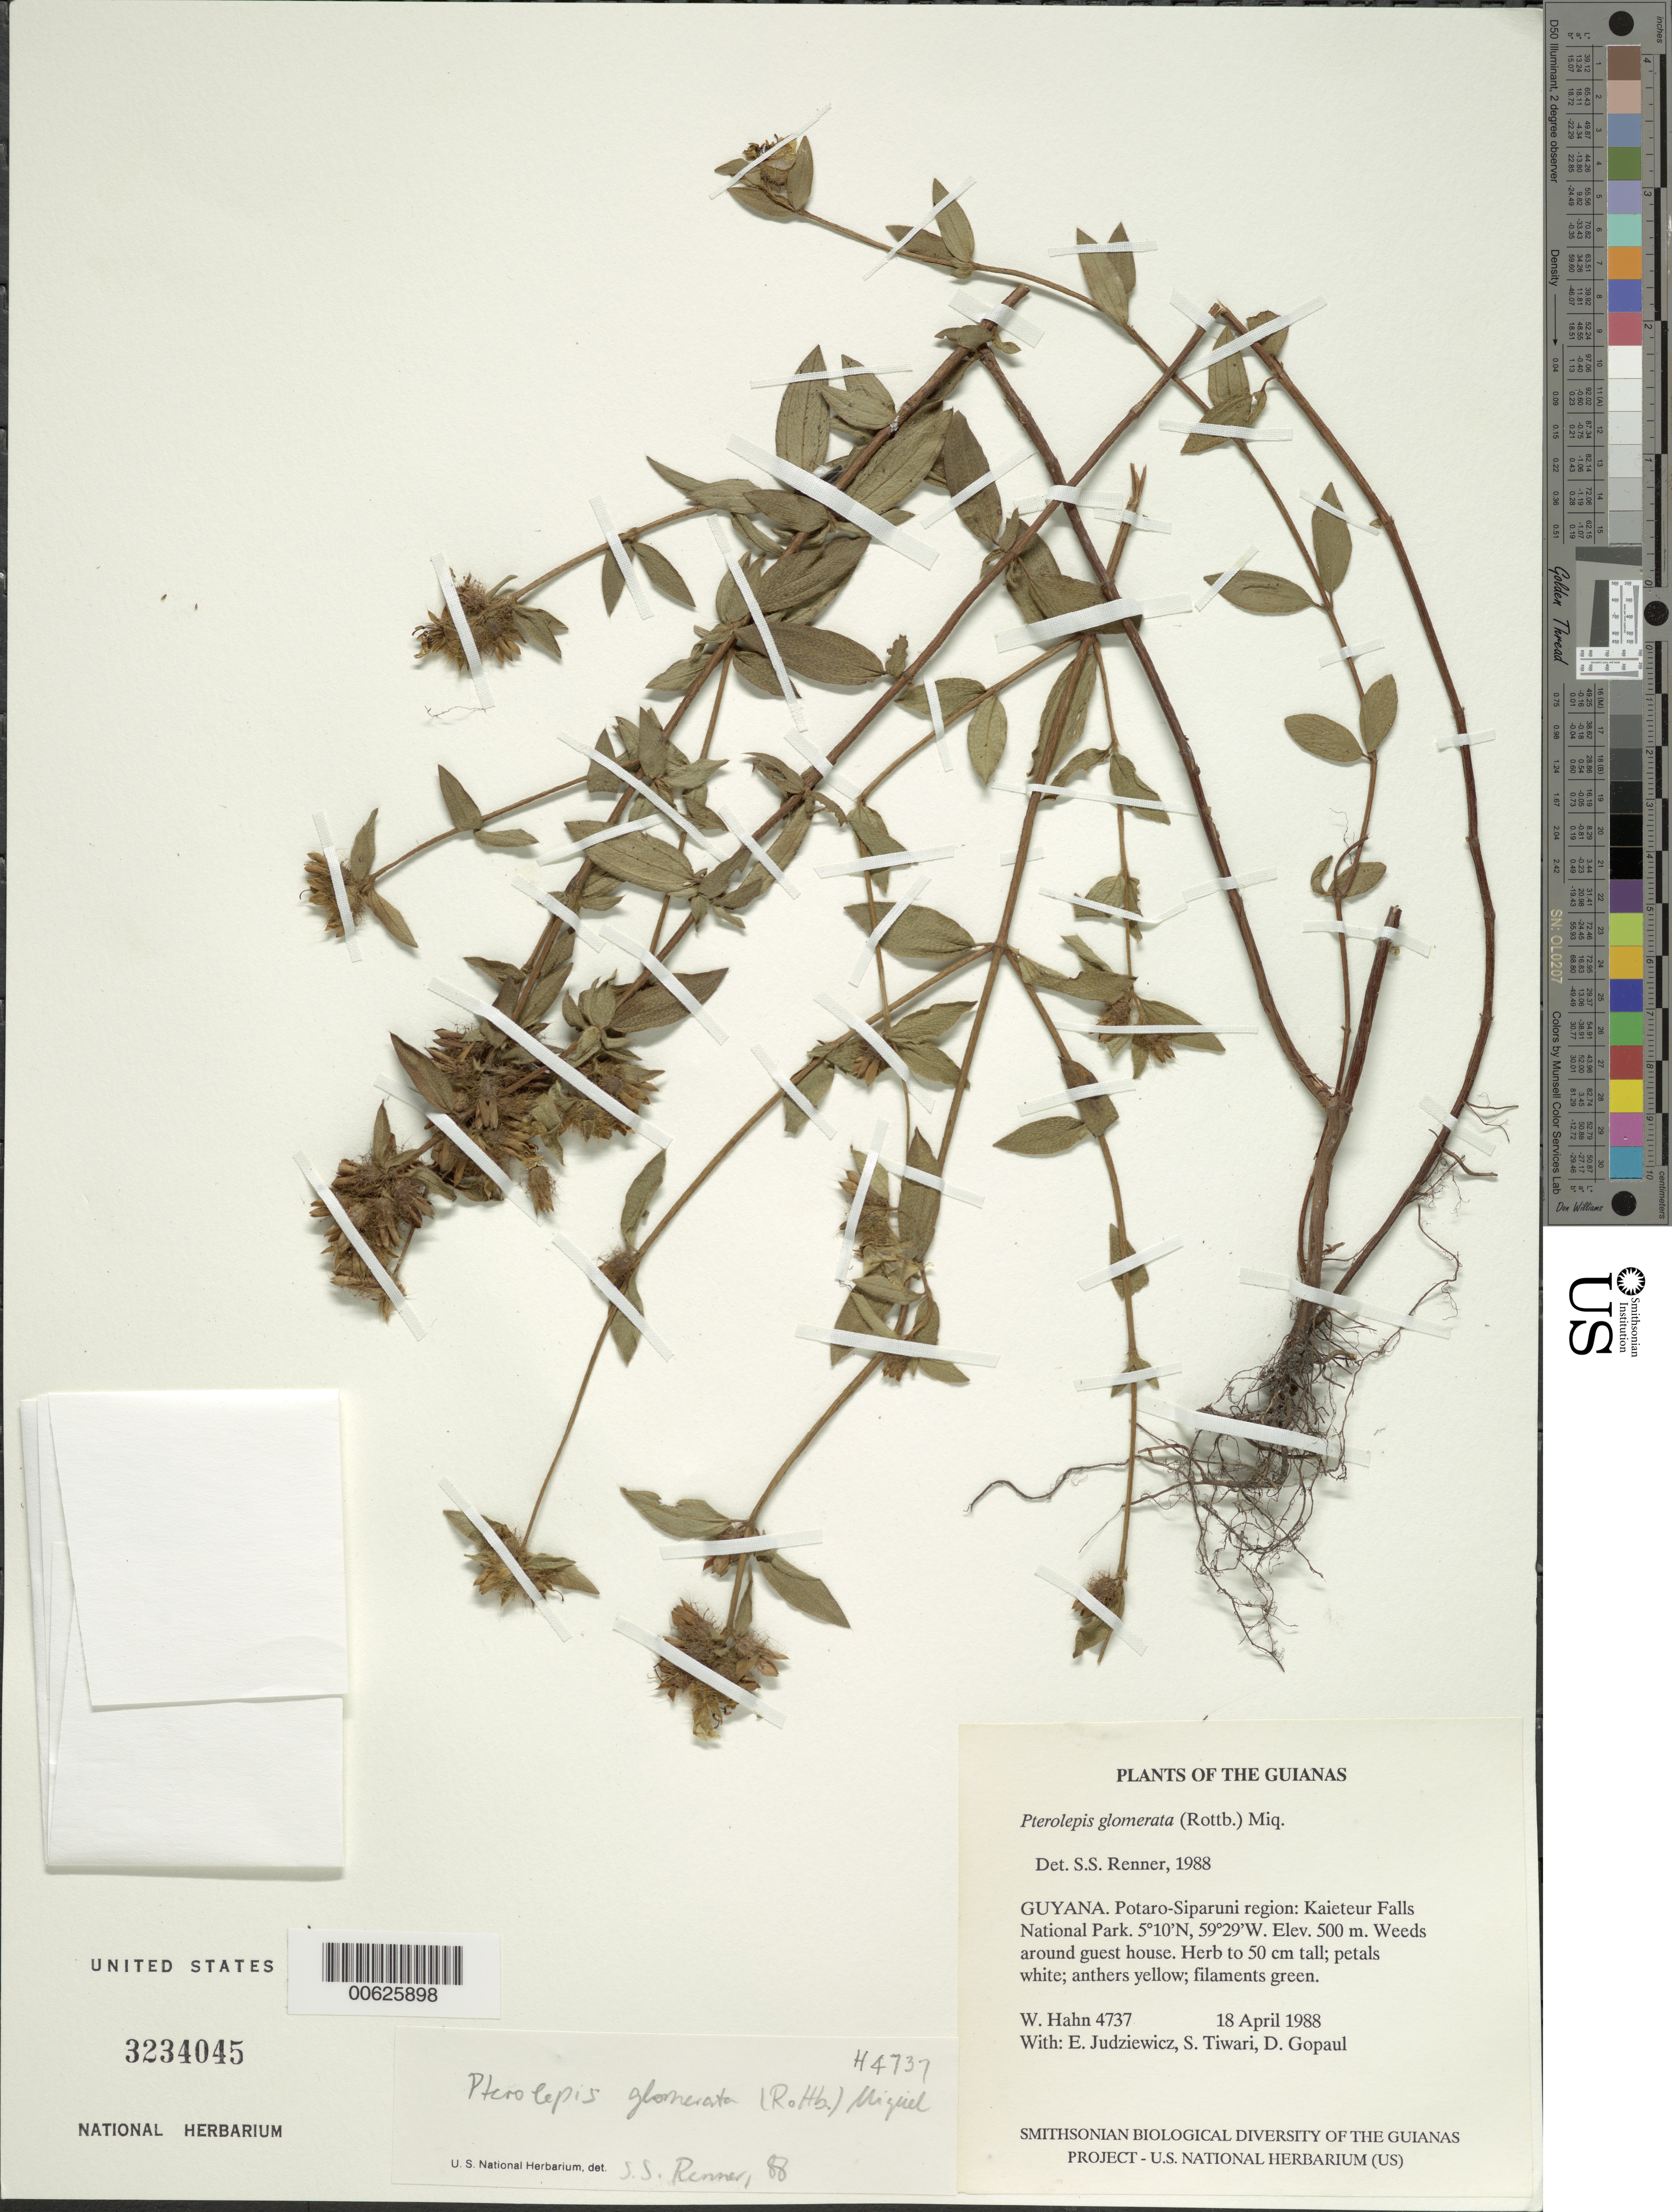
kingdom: Plantae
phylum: Tracheophyta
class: Magnoliopsida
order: Myrtales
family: Melastomataceae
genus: Pterolepis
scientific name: Pterolepis glomerata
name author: (Rottb.) Miq.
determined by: Renner, S. S.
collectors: W. Hahn, E. J. Judziewicz, S. Tiwari & D. Gopaul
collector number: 4737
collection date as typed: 18 April 1988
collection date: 1988-04-18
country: Guyana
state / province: Potaro-Siparuni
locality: Kaieteur Falls National Park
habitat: Weeds around guest house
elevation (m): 500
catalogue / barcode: US 3234045